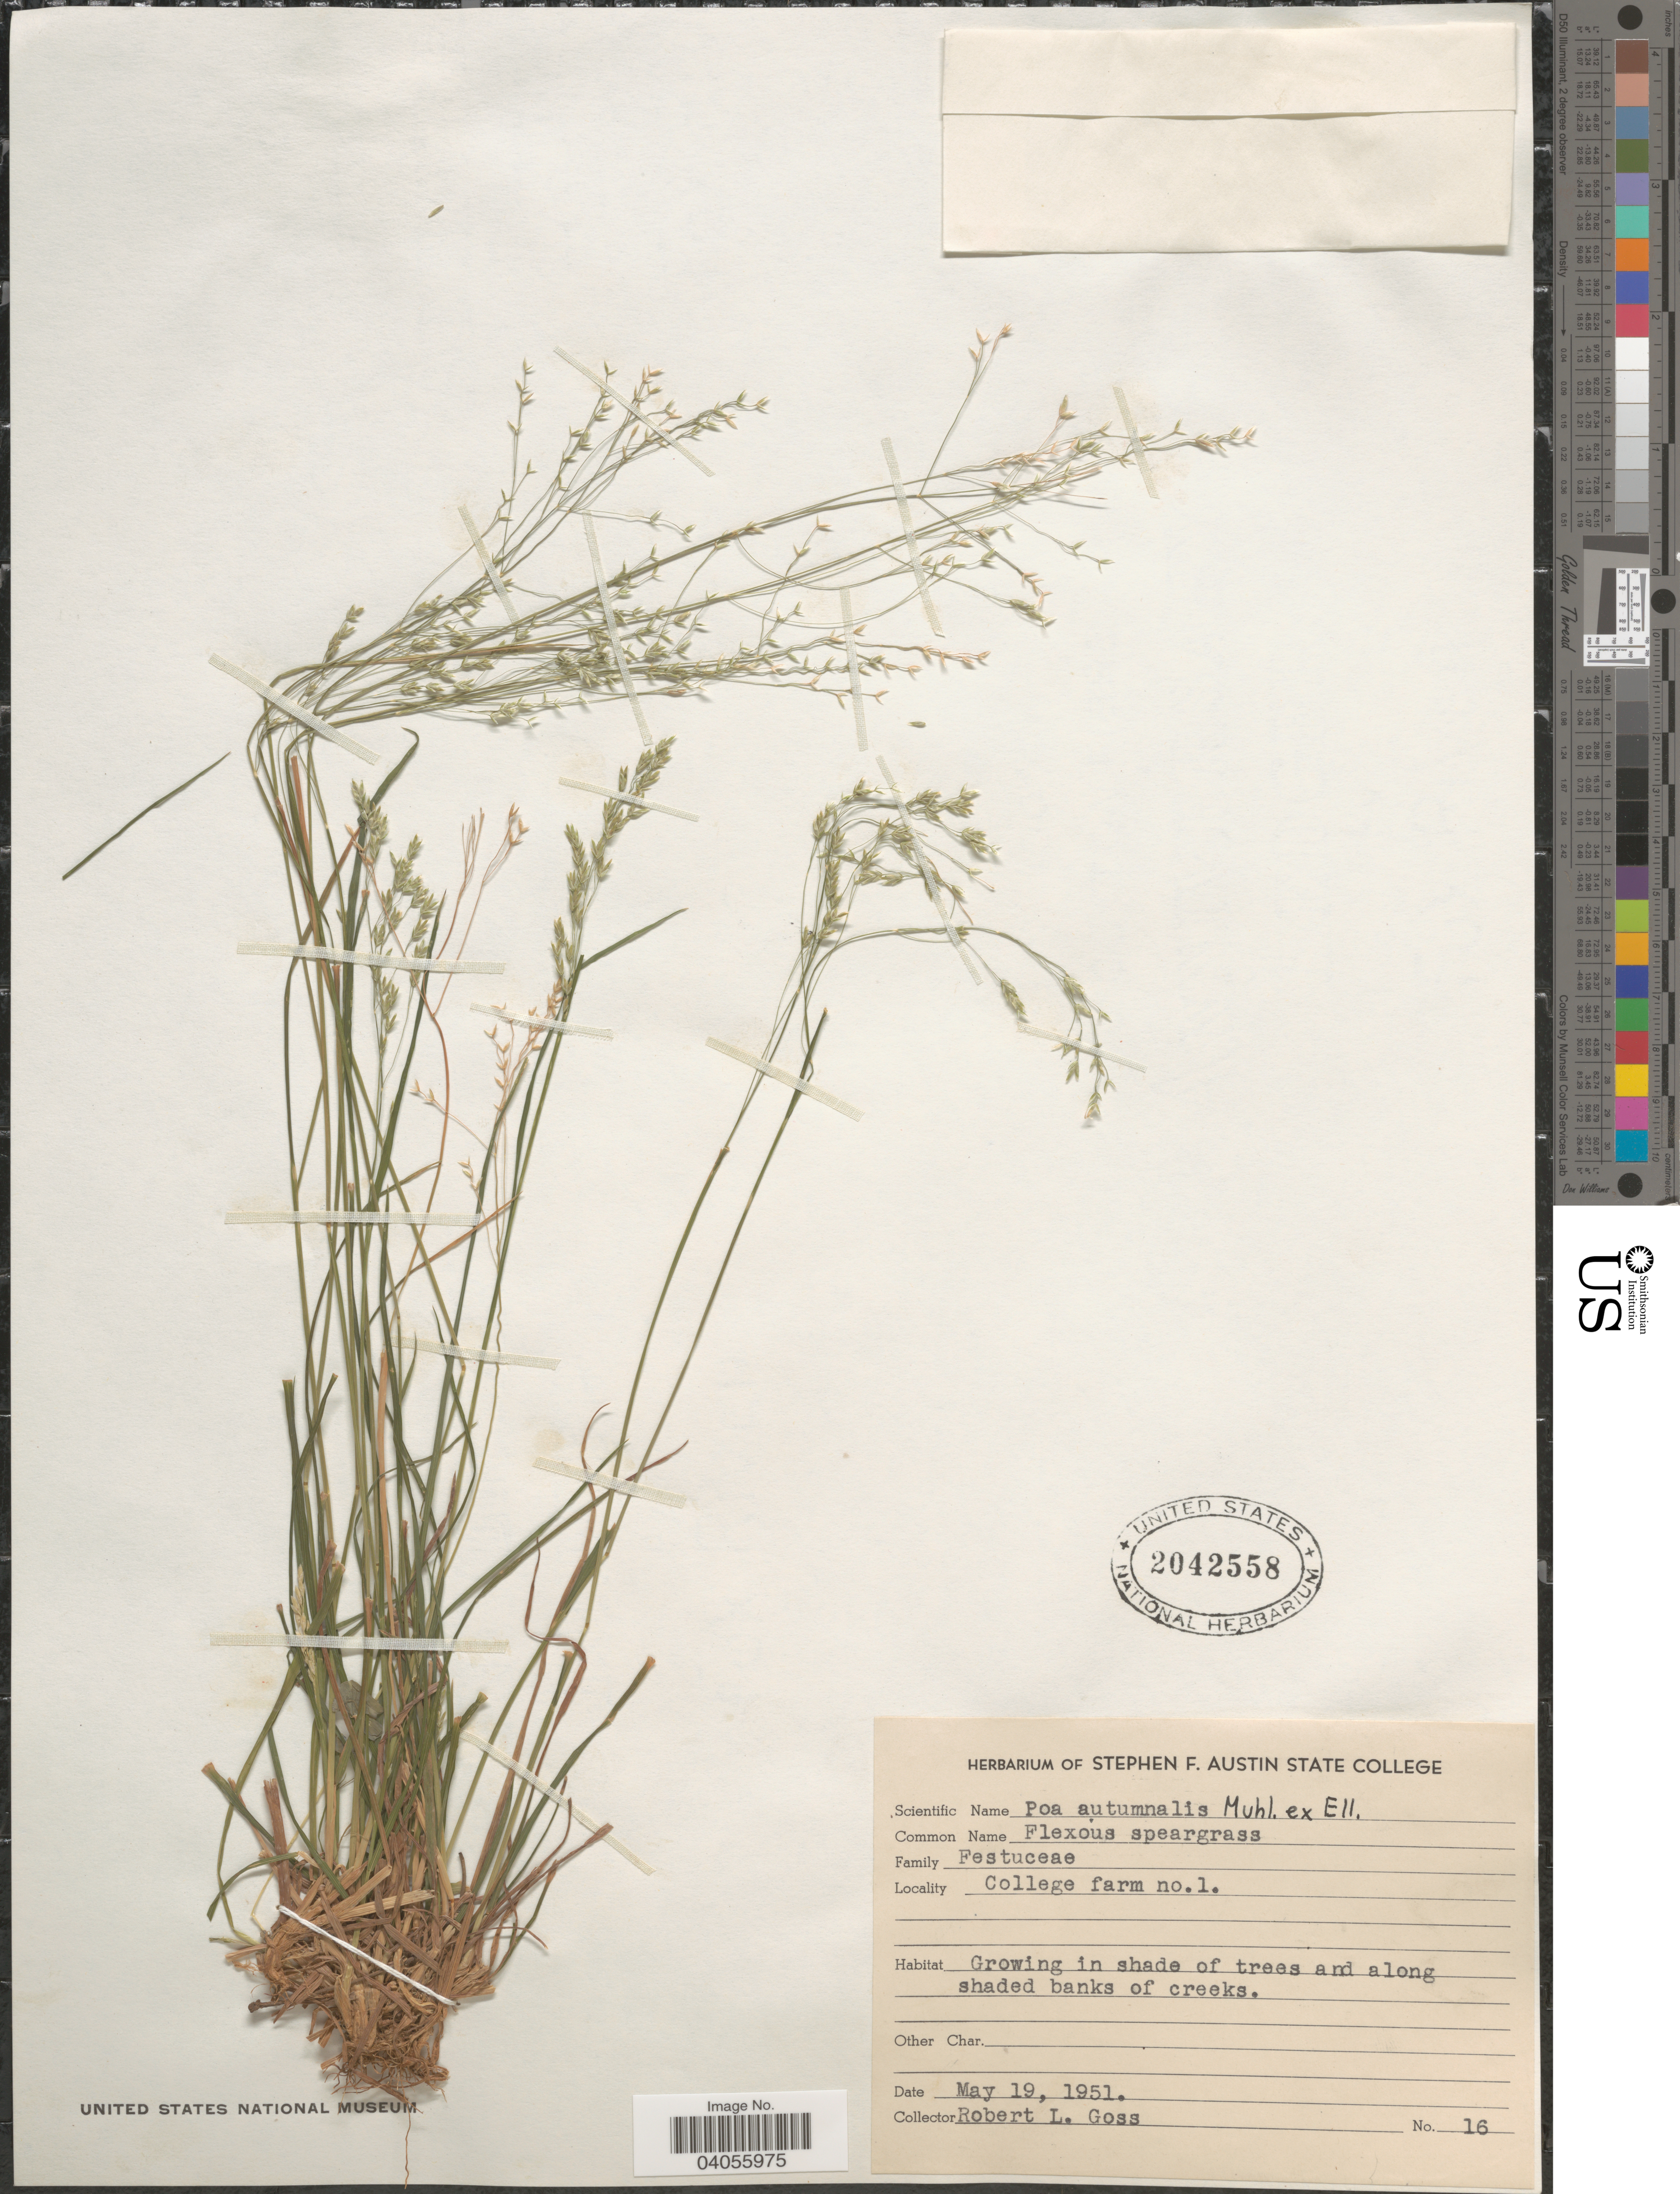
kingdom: Plantae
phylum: Tracheophyta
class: Liliopsida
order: Poales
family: Poaceae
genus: Poa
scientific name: Poa autumnalis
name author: Muhl. ex Elliott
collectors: R. Goss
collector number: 16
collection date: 1951-05-19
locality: College farm no. 1. In shade of trees and along shaded banks of creeks.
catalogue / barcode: US 2042558